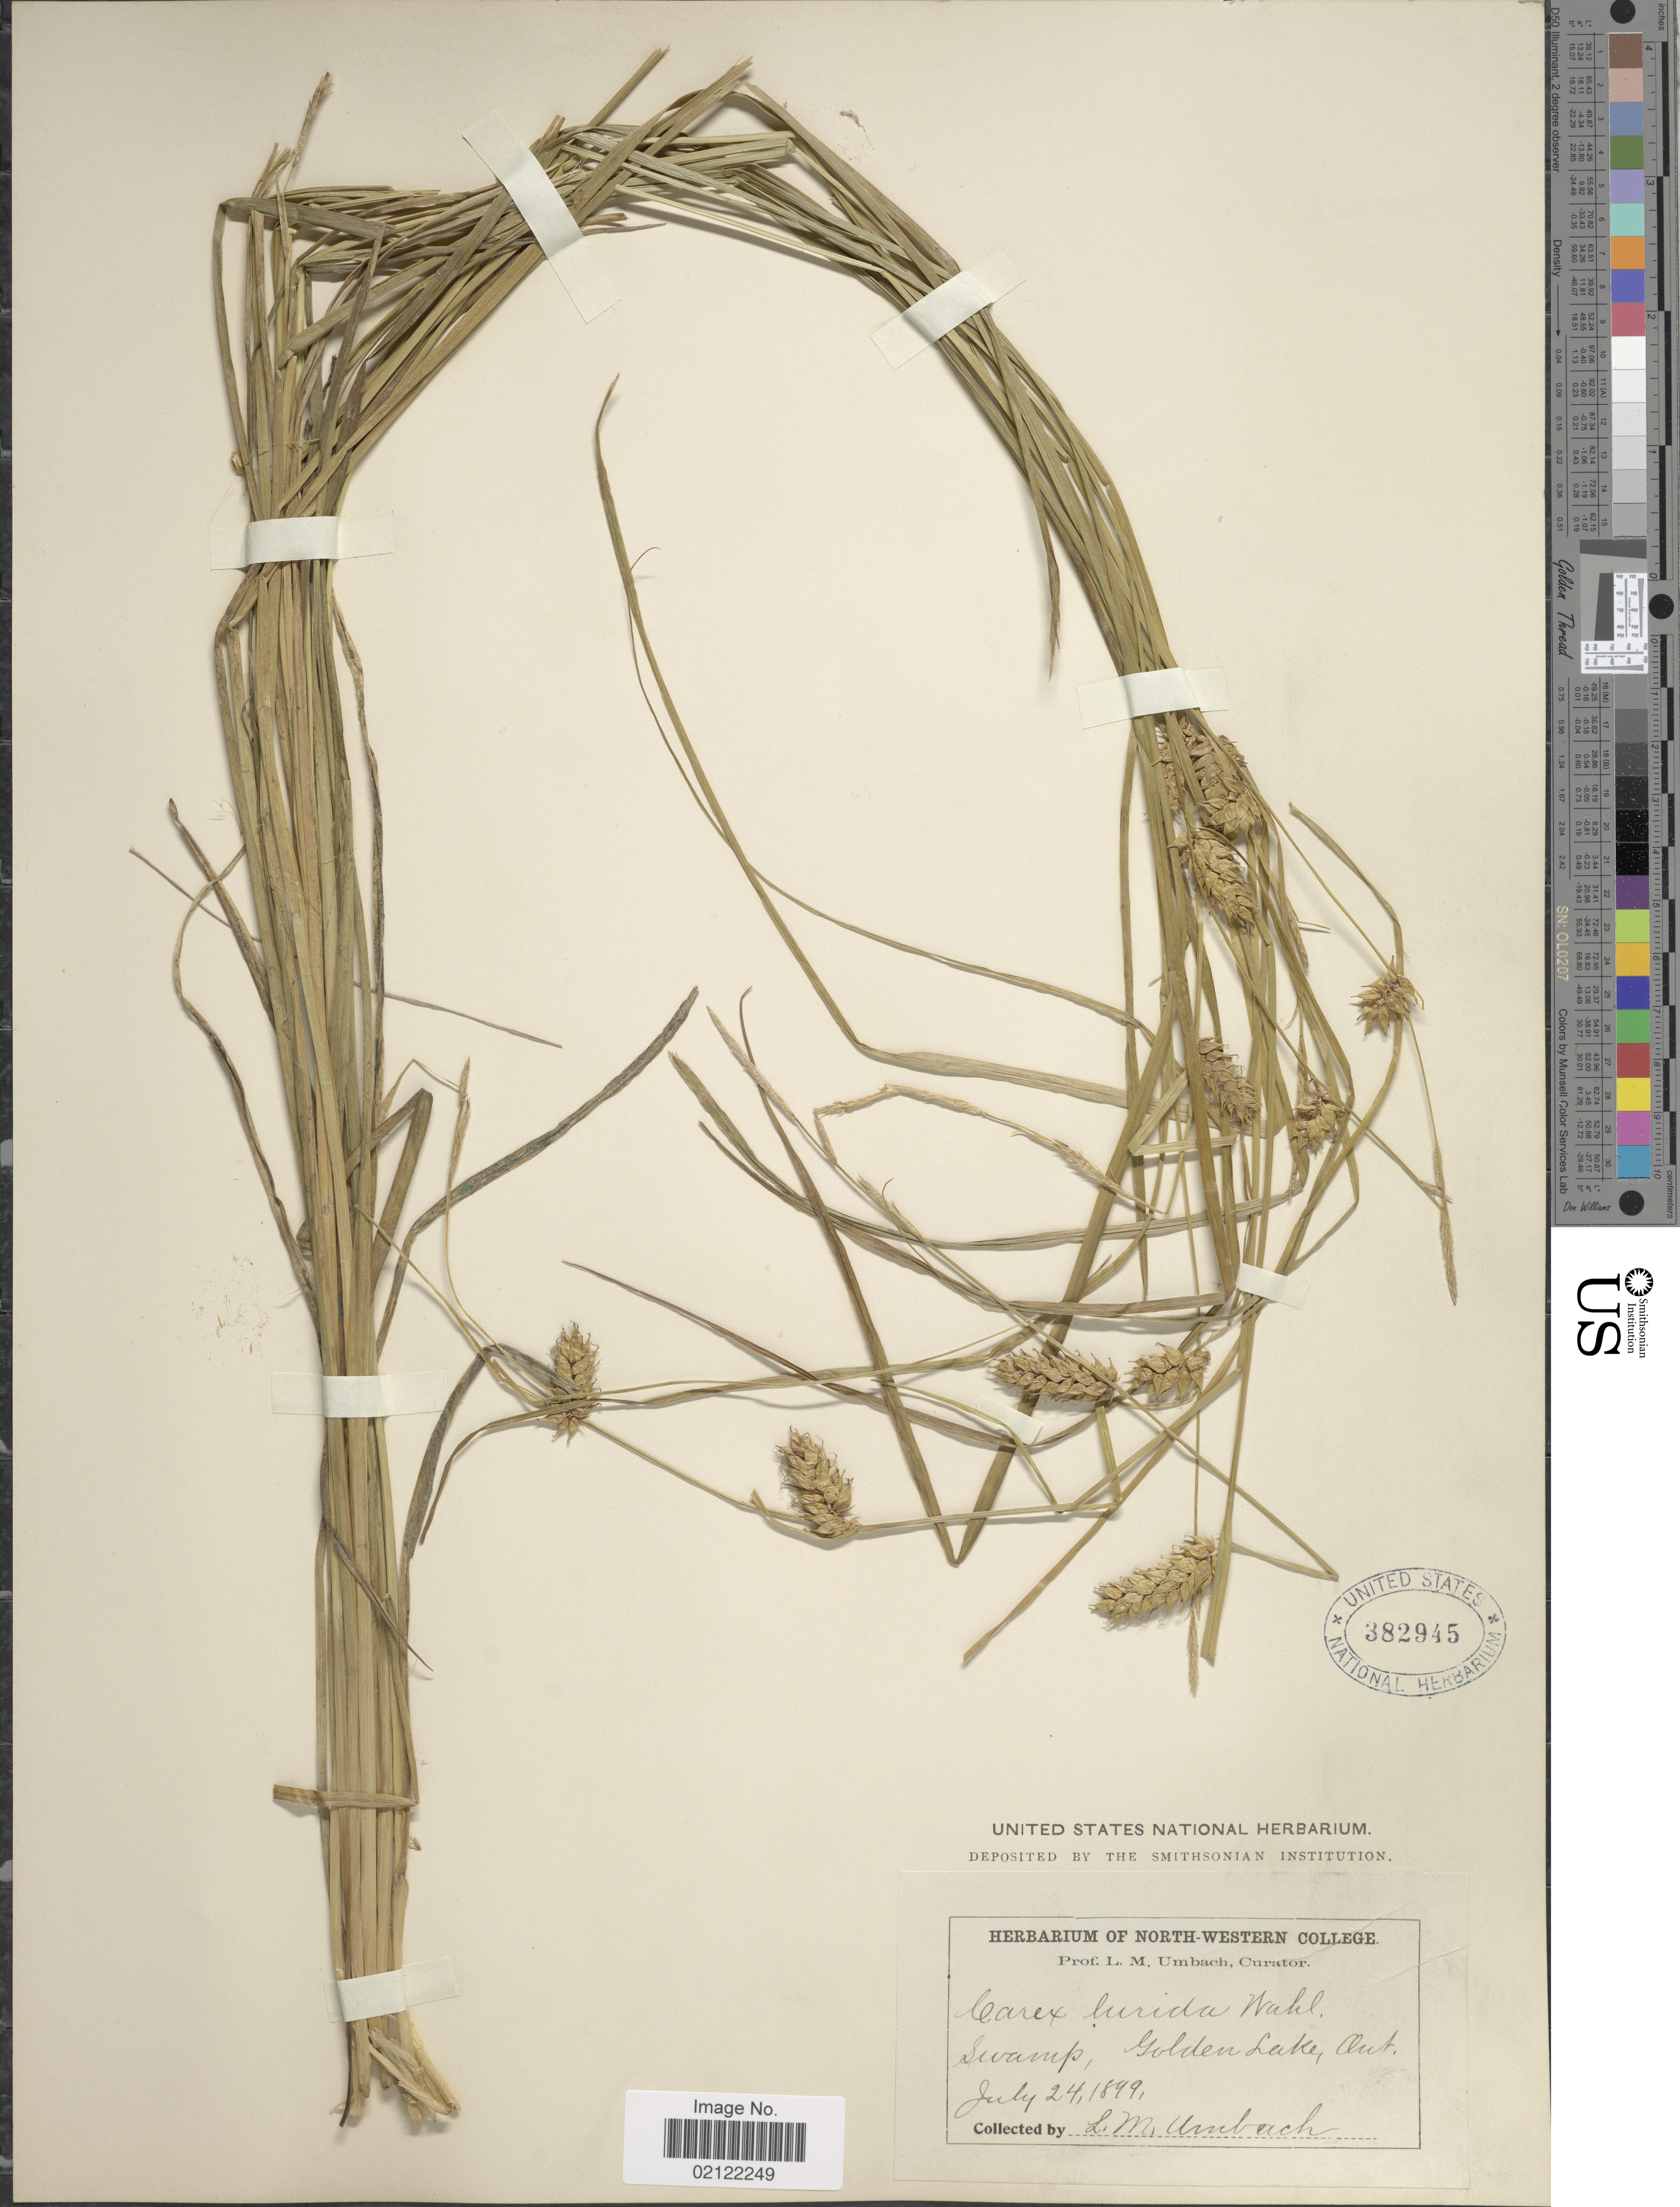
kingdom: Plantae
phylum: Tracheophyta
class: Liliopsida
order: Poales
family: Cyperaceae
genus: Carex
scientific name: Carex lurida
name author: Wahlenb.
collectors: L. M. Umbach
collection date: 1899-07-24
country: Canada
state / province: Ontario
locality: Swamp, Golden Lake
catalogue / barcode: US 382945